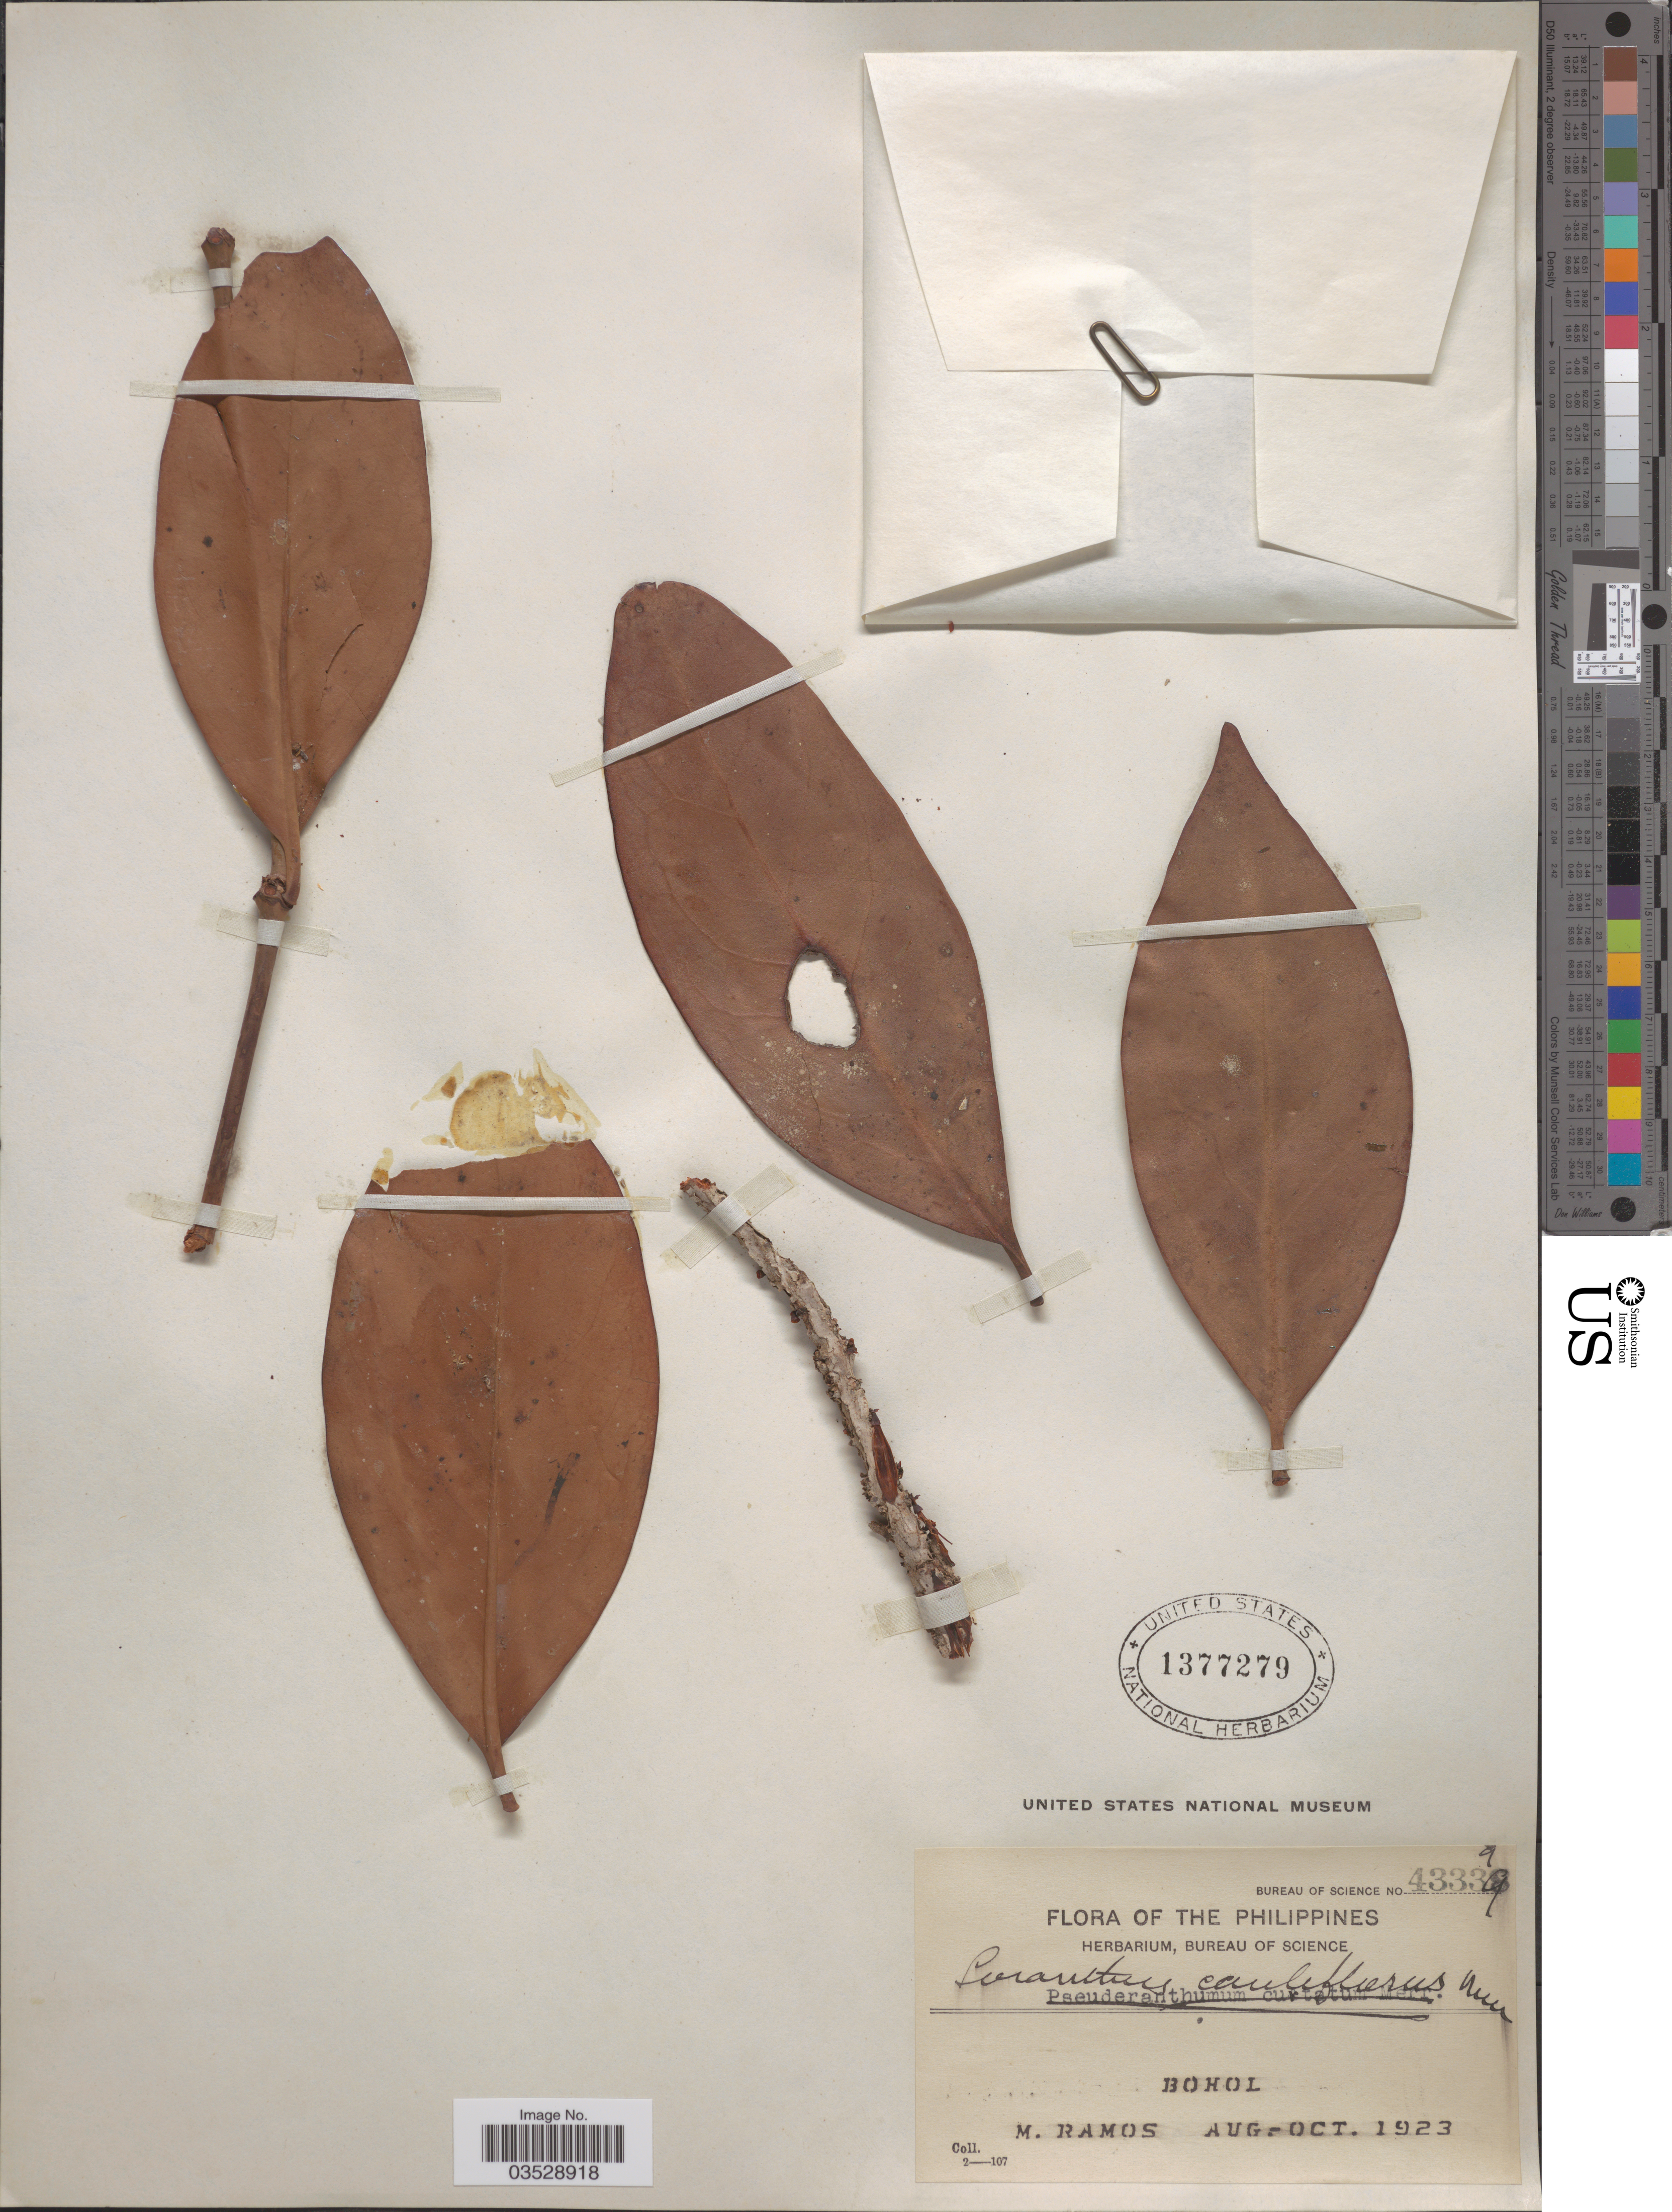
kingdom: Plantae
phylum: Tracheophyta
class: Magnoliopsida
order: Santalales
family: Loranthaceae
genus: Amyema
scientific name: Amyema cauliflora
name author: (Merr.) Barlow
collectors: M. Ramos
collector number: Bureau of Science 43339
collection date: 1923-08/1923-10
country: Philippines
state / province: Central Visayas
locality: Bohol.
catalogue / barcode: US 1377279